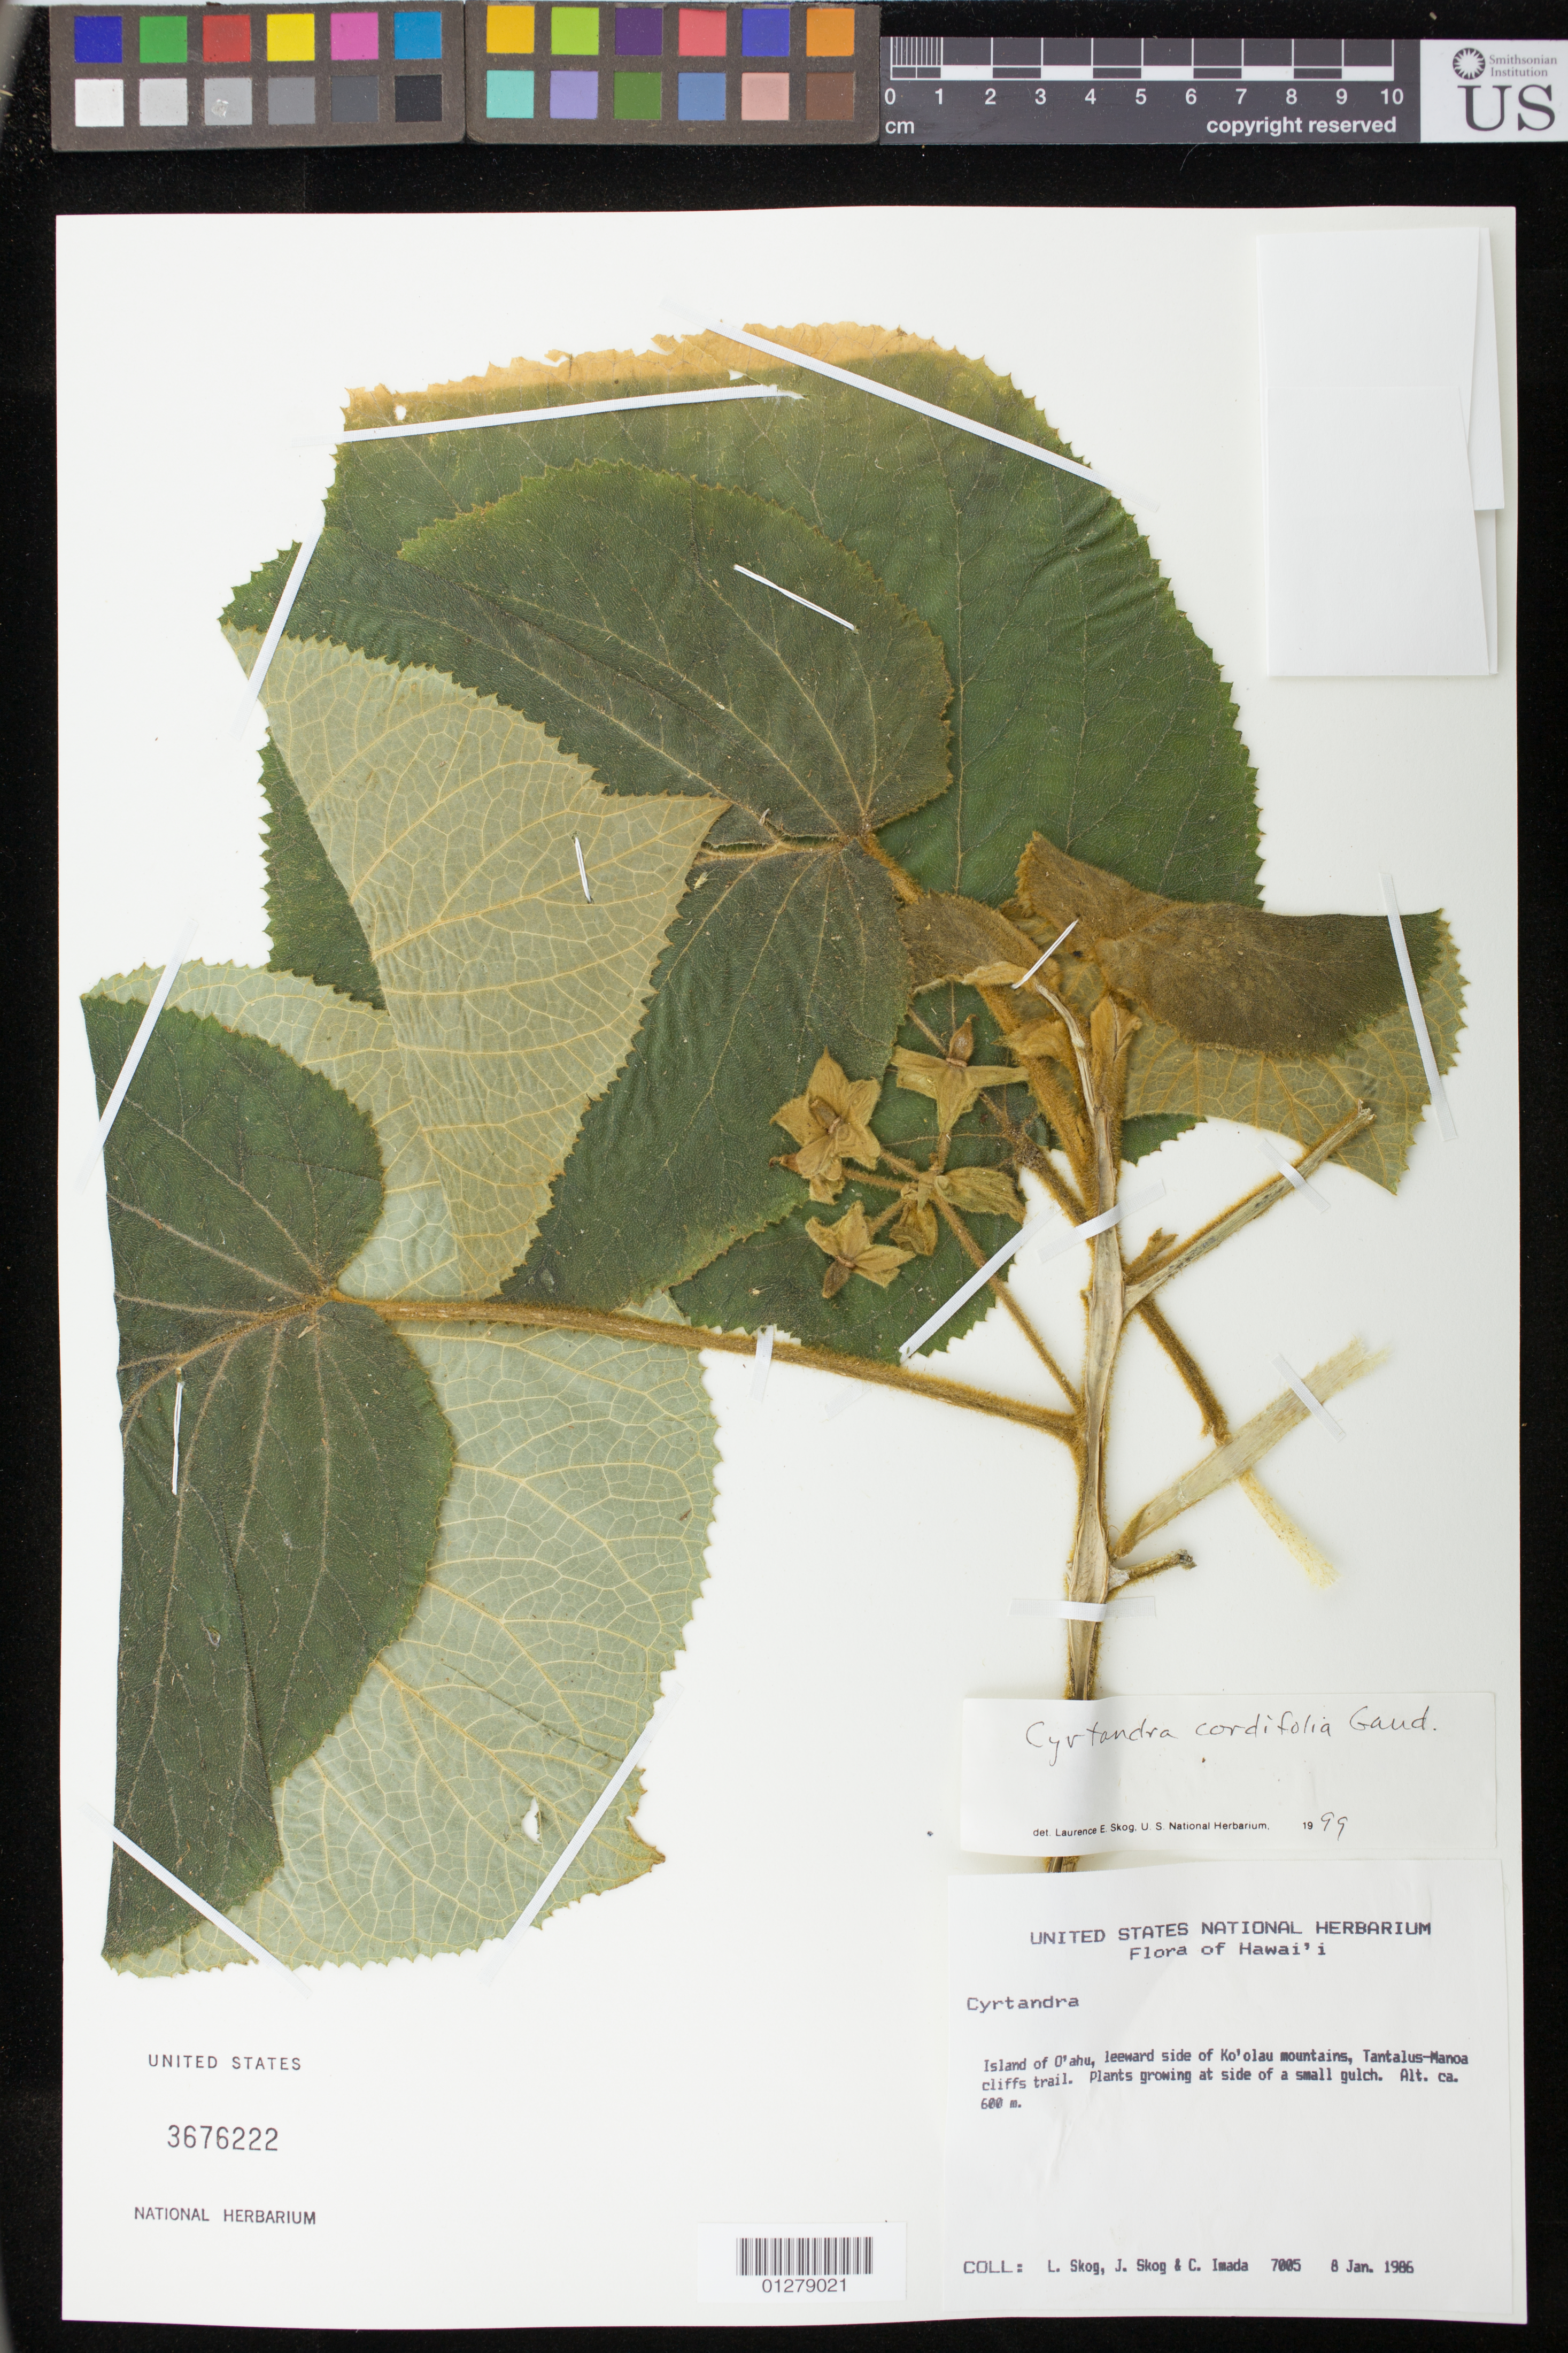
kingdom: Plantae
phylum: Tracheophyta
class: Magnoliopsida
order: Lamiales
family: Gesneriaceae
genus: Cyrtandra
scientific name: Cyrtandra cordifolia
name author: Gaudich.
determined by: Skog, Laurence E.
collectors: L. E. Skog, J. E. Skog & C. Imada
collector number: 7005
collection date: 1986-01-08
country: United States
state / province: Hawaii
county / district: Honolulu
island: Oahu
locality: Leeward side of Ko'olau mountains, Tantalus-Manoa cliffs trail.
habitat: Side of small gulch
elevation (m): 600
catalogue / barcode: US 3676222